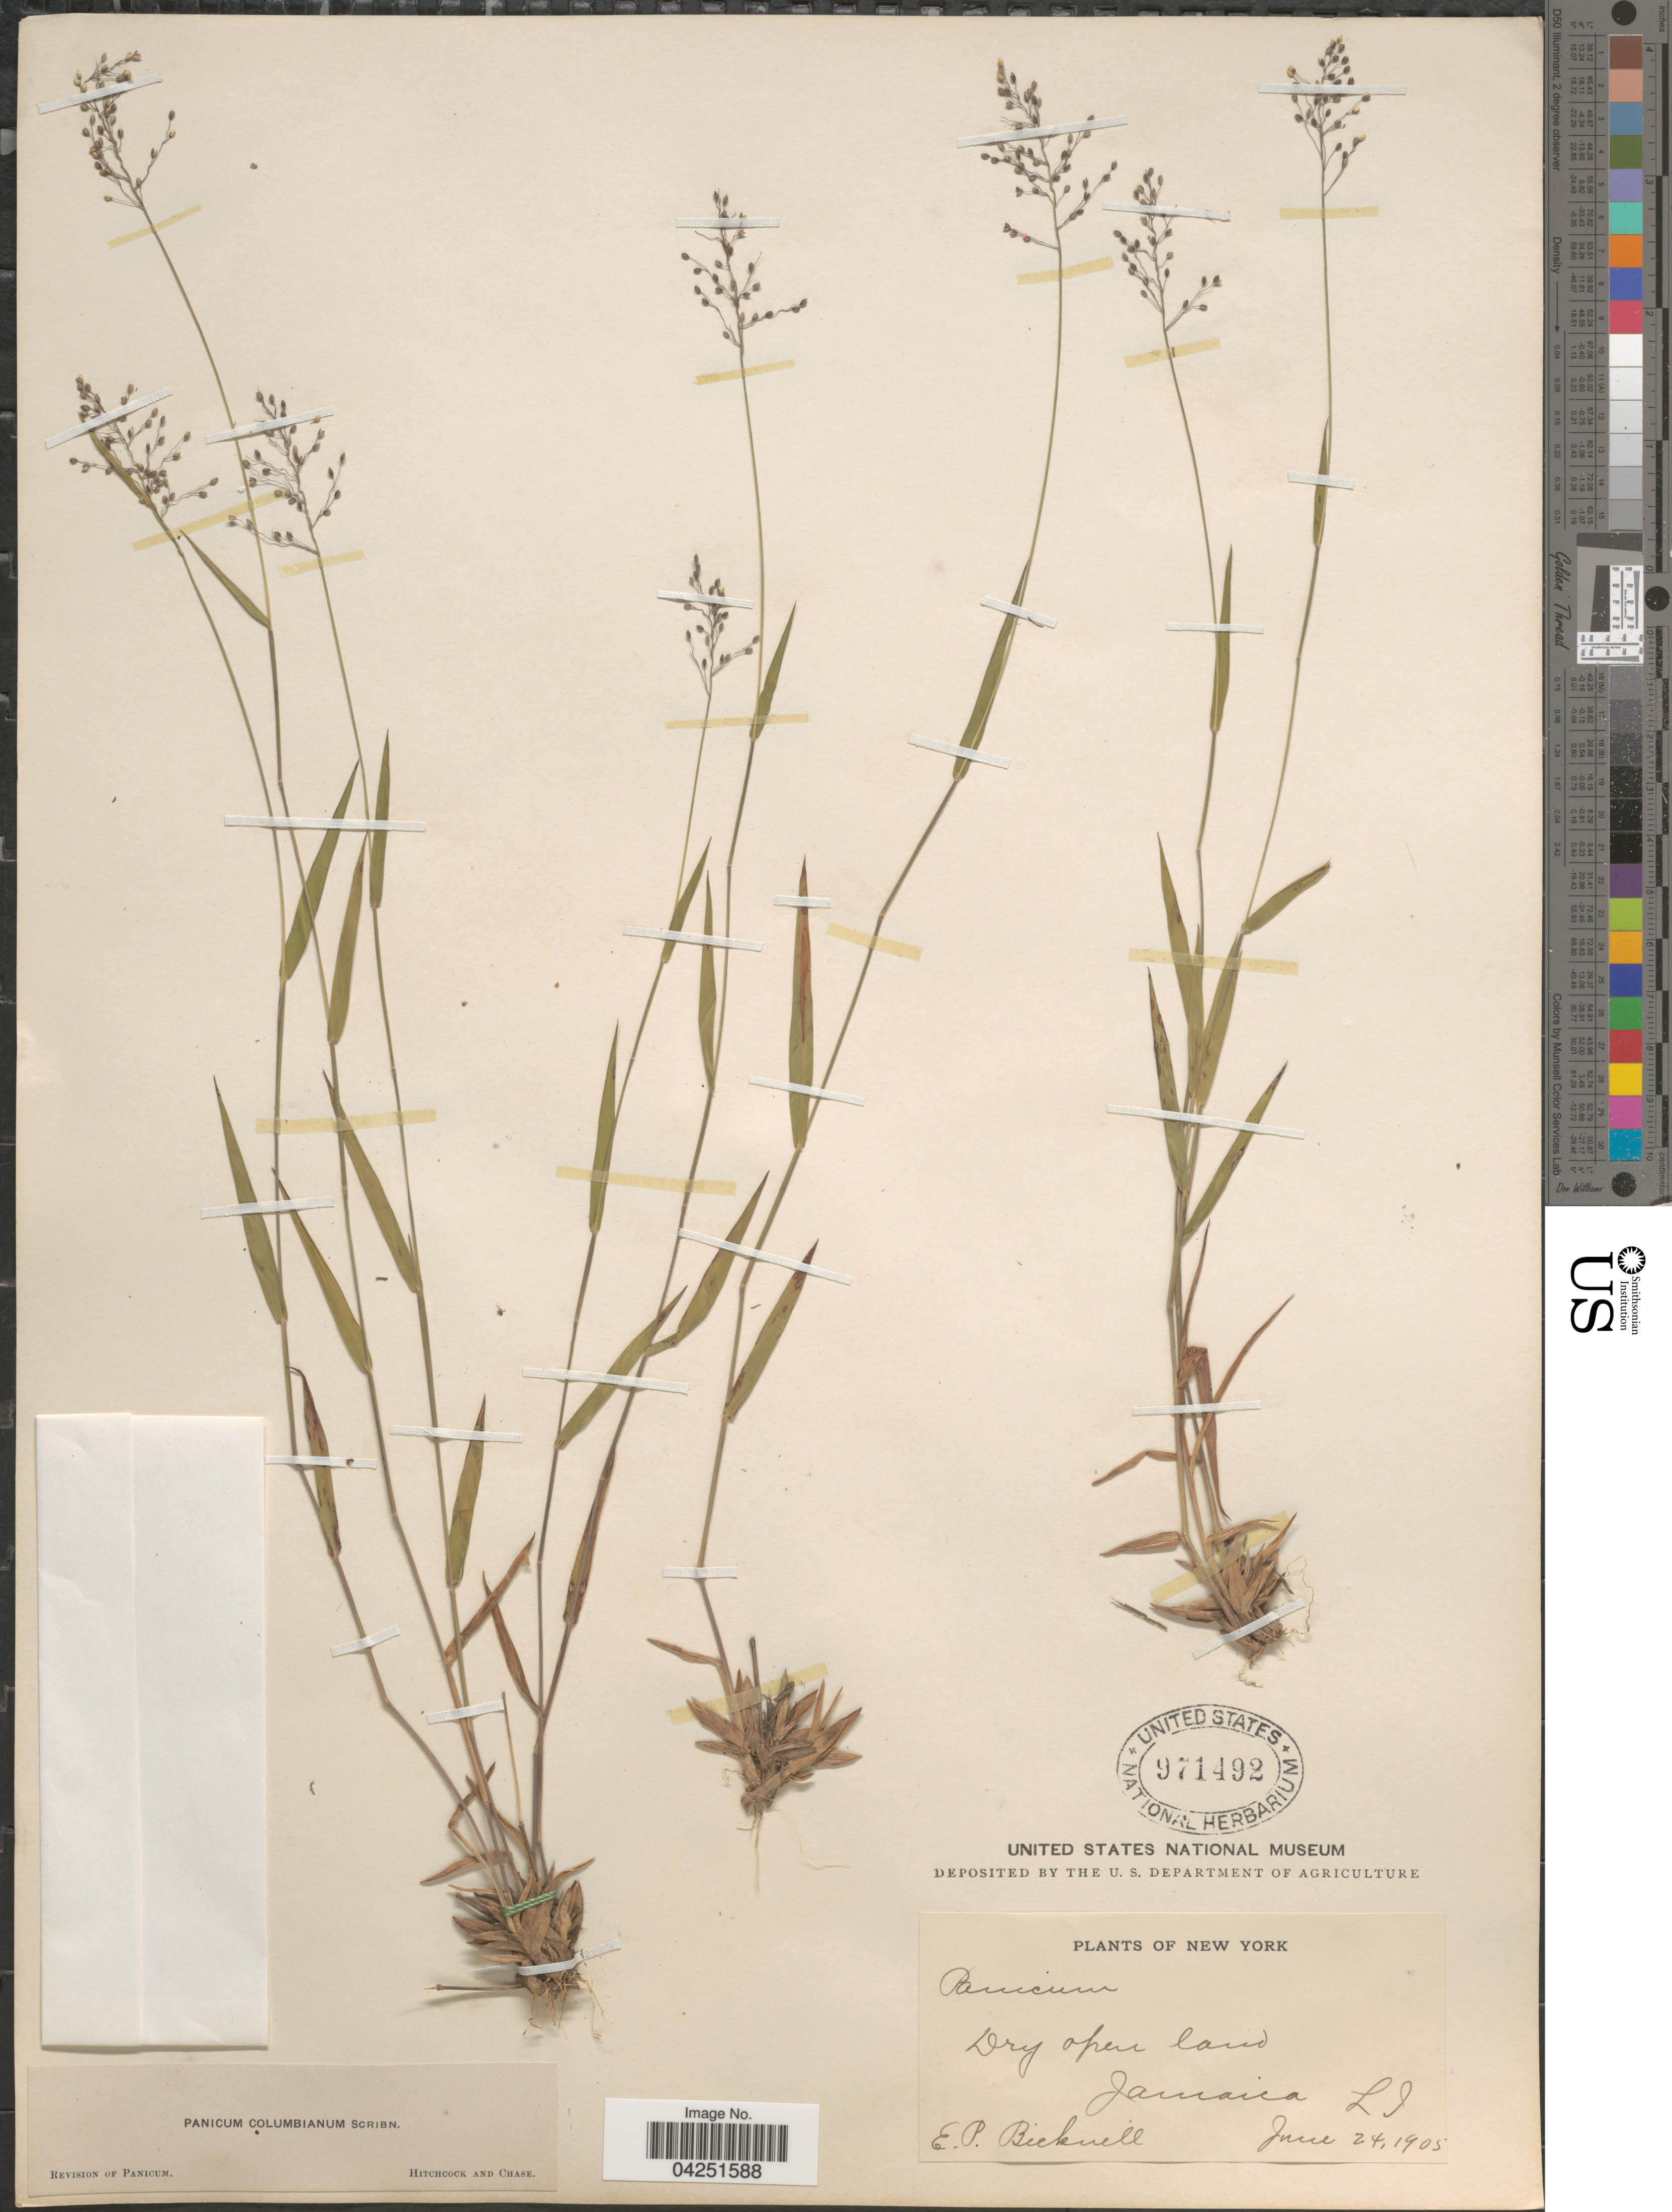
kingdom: Plantae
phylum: Tracheophyta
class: Liliopsida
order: Poales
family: Poaceae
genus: Dichanthelium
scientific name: Dichanthelium acuminatum var. acuminatum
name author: (Sw.) Gould & C.A. Clark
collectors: E. P. Bicknell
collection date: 1905-06-24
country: United States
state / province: New York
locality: Jamaica L. I.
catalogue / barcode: US 971492